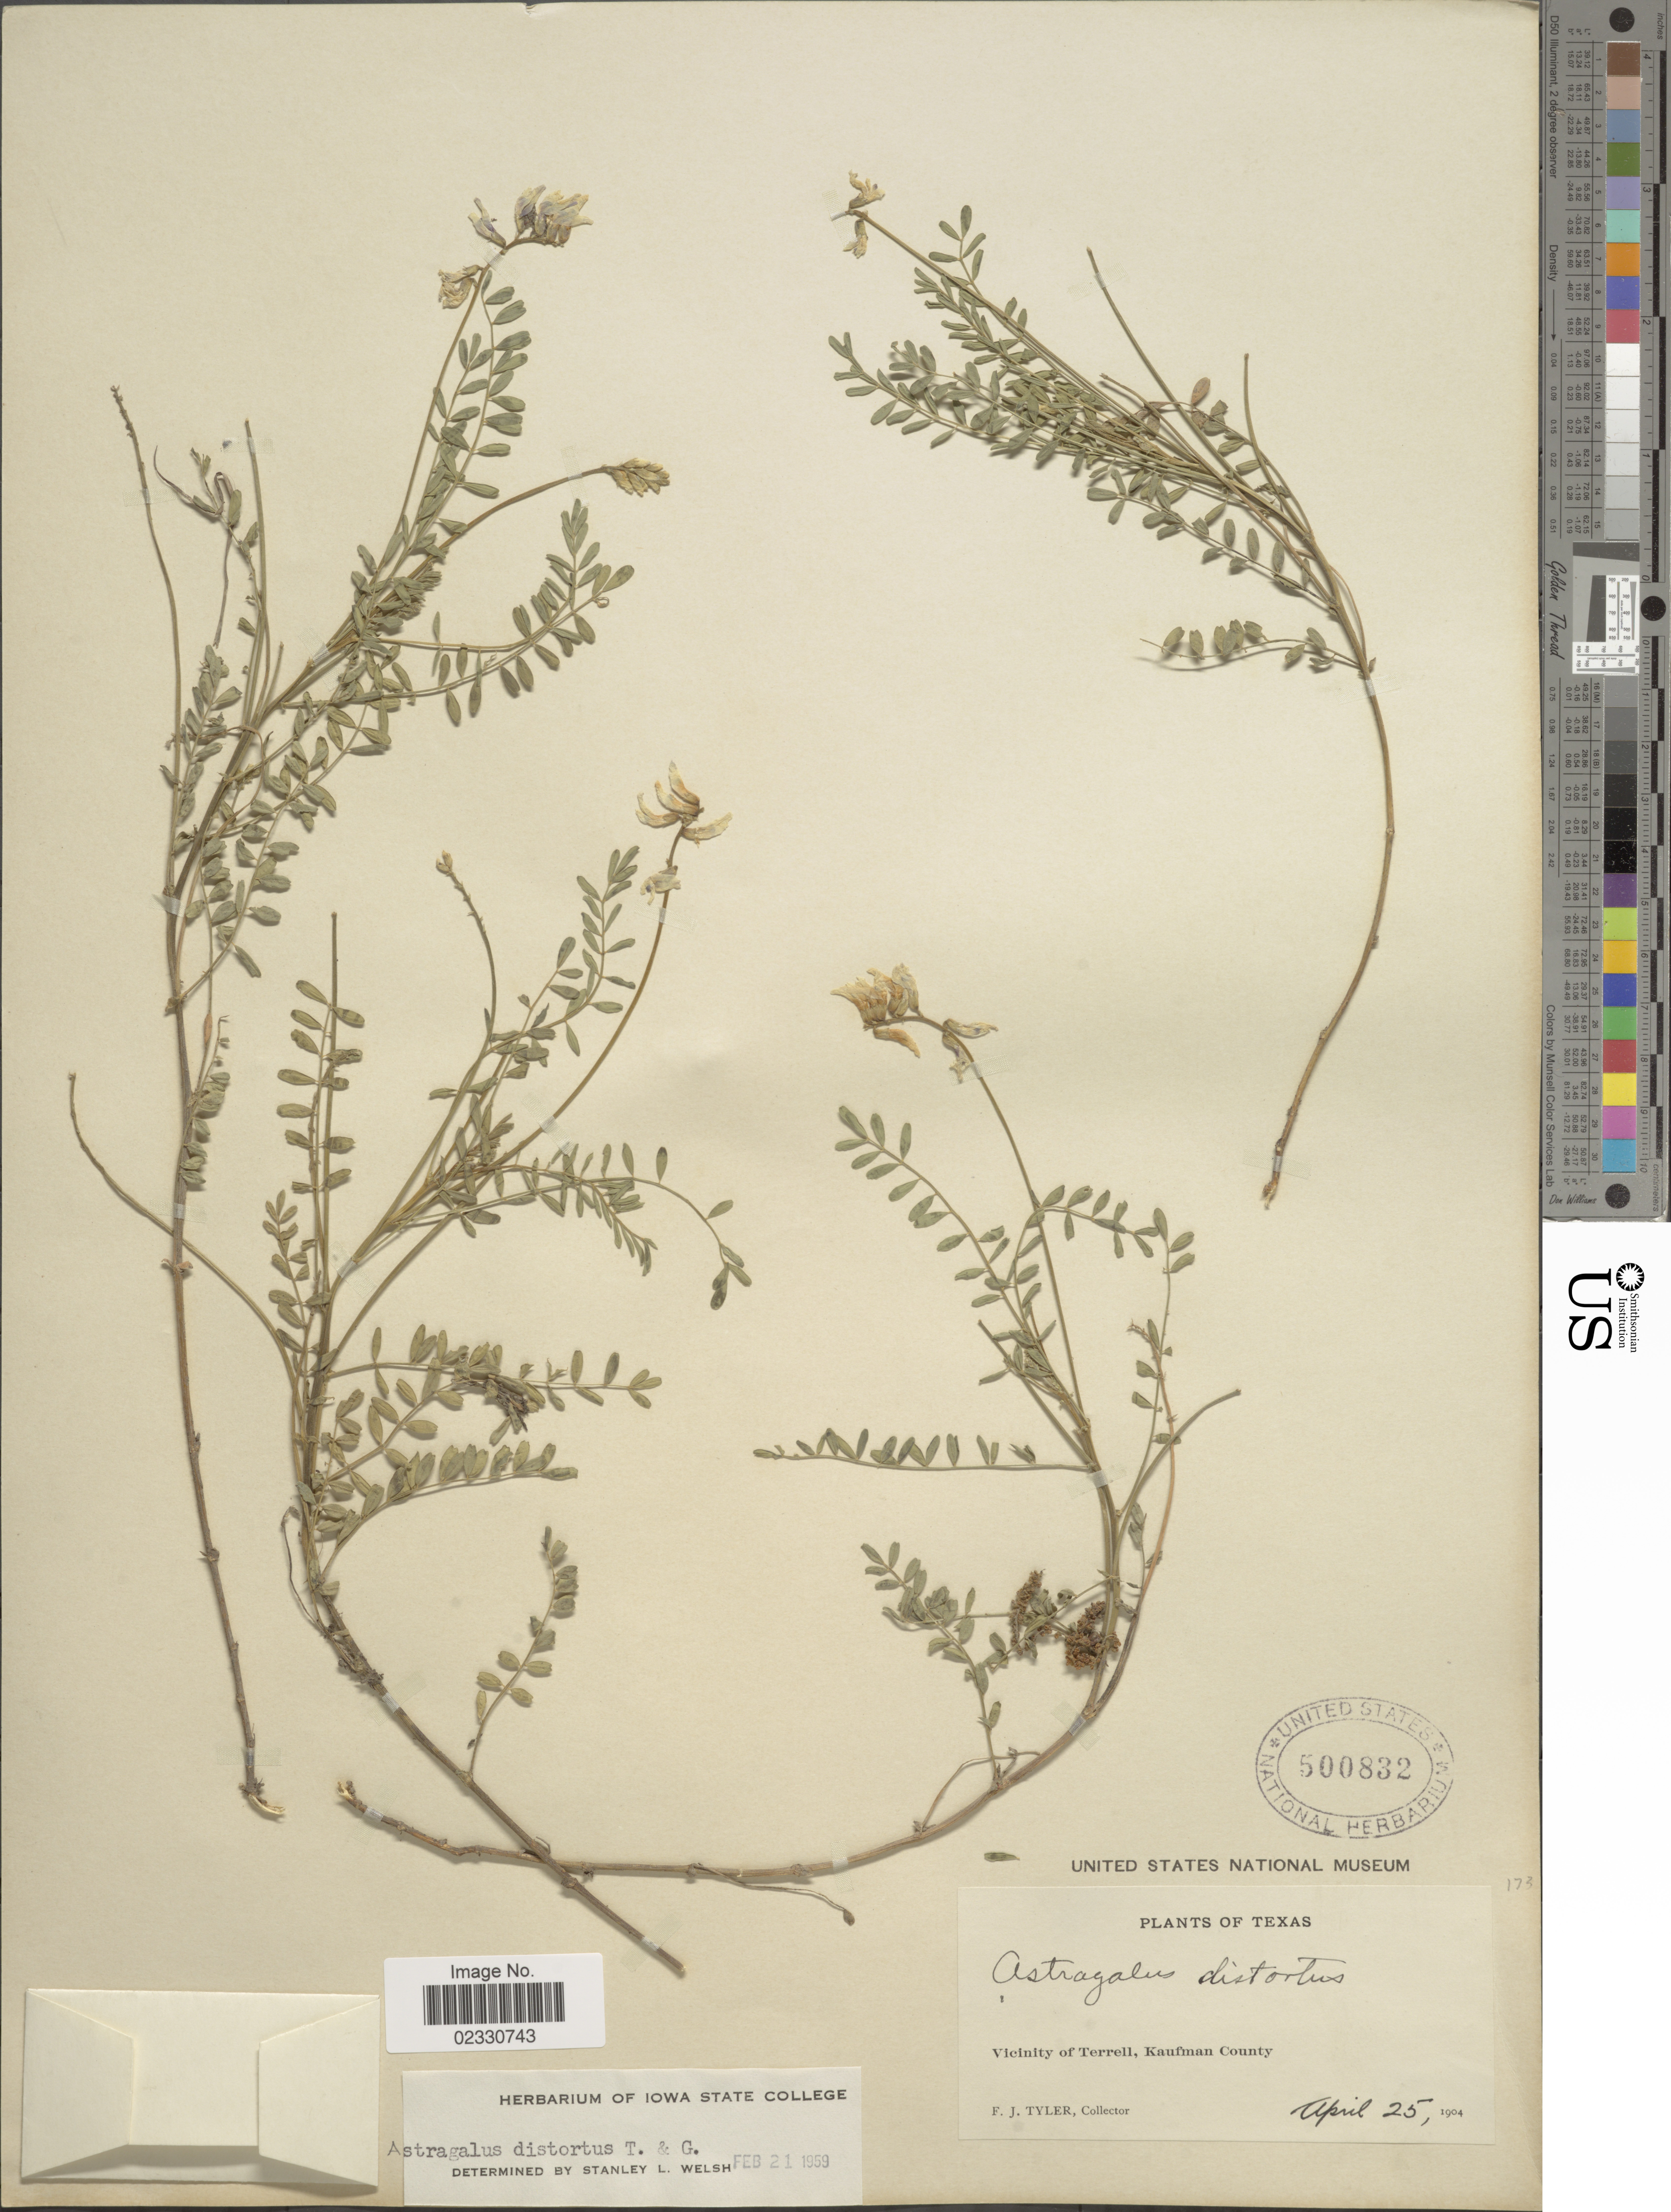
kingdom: Plantae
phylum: Tracheophyta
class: Magnoliopsida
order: Fabales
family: Fabaceae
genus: Astragalus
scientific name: Astragalus distortus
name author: Torr. & A. Gray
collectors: F. Tyler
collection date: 1904-04-25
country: United States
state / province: Texas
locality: Vicinity of Terrell, Kaufman County.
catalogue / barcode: US 500832